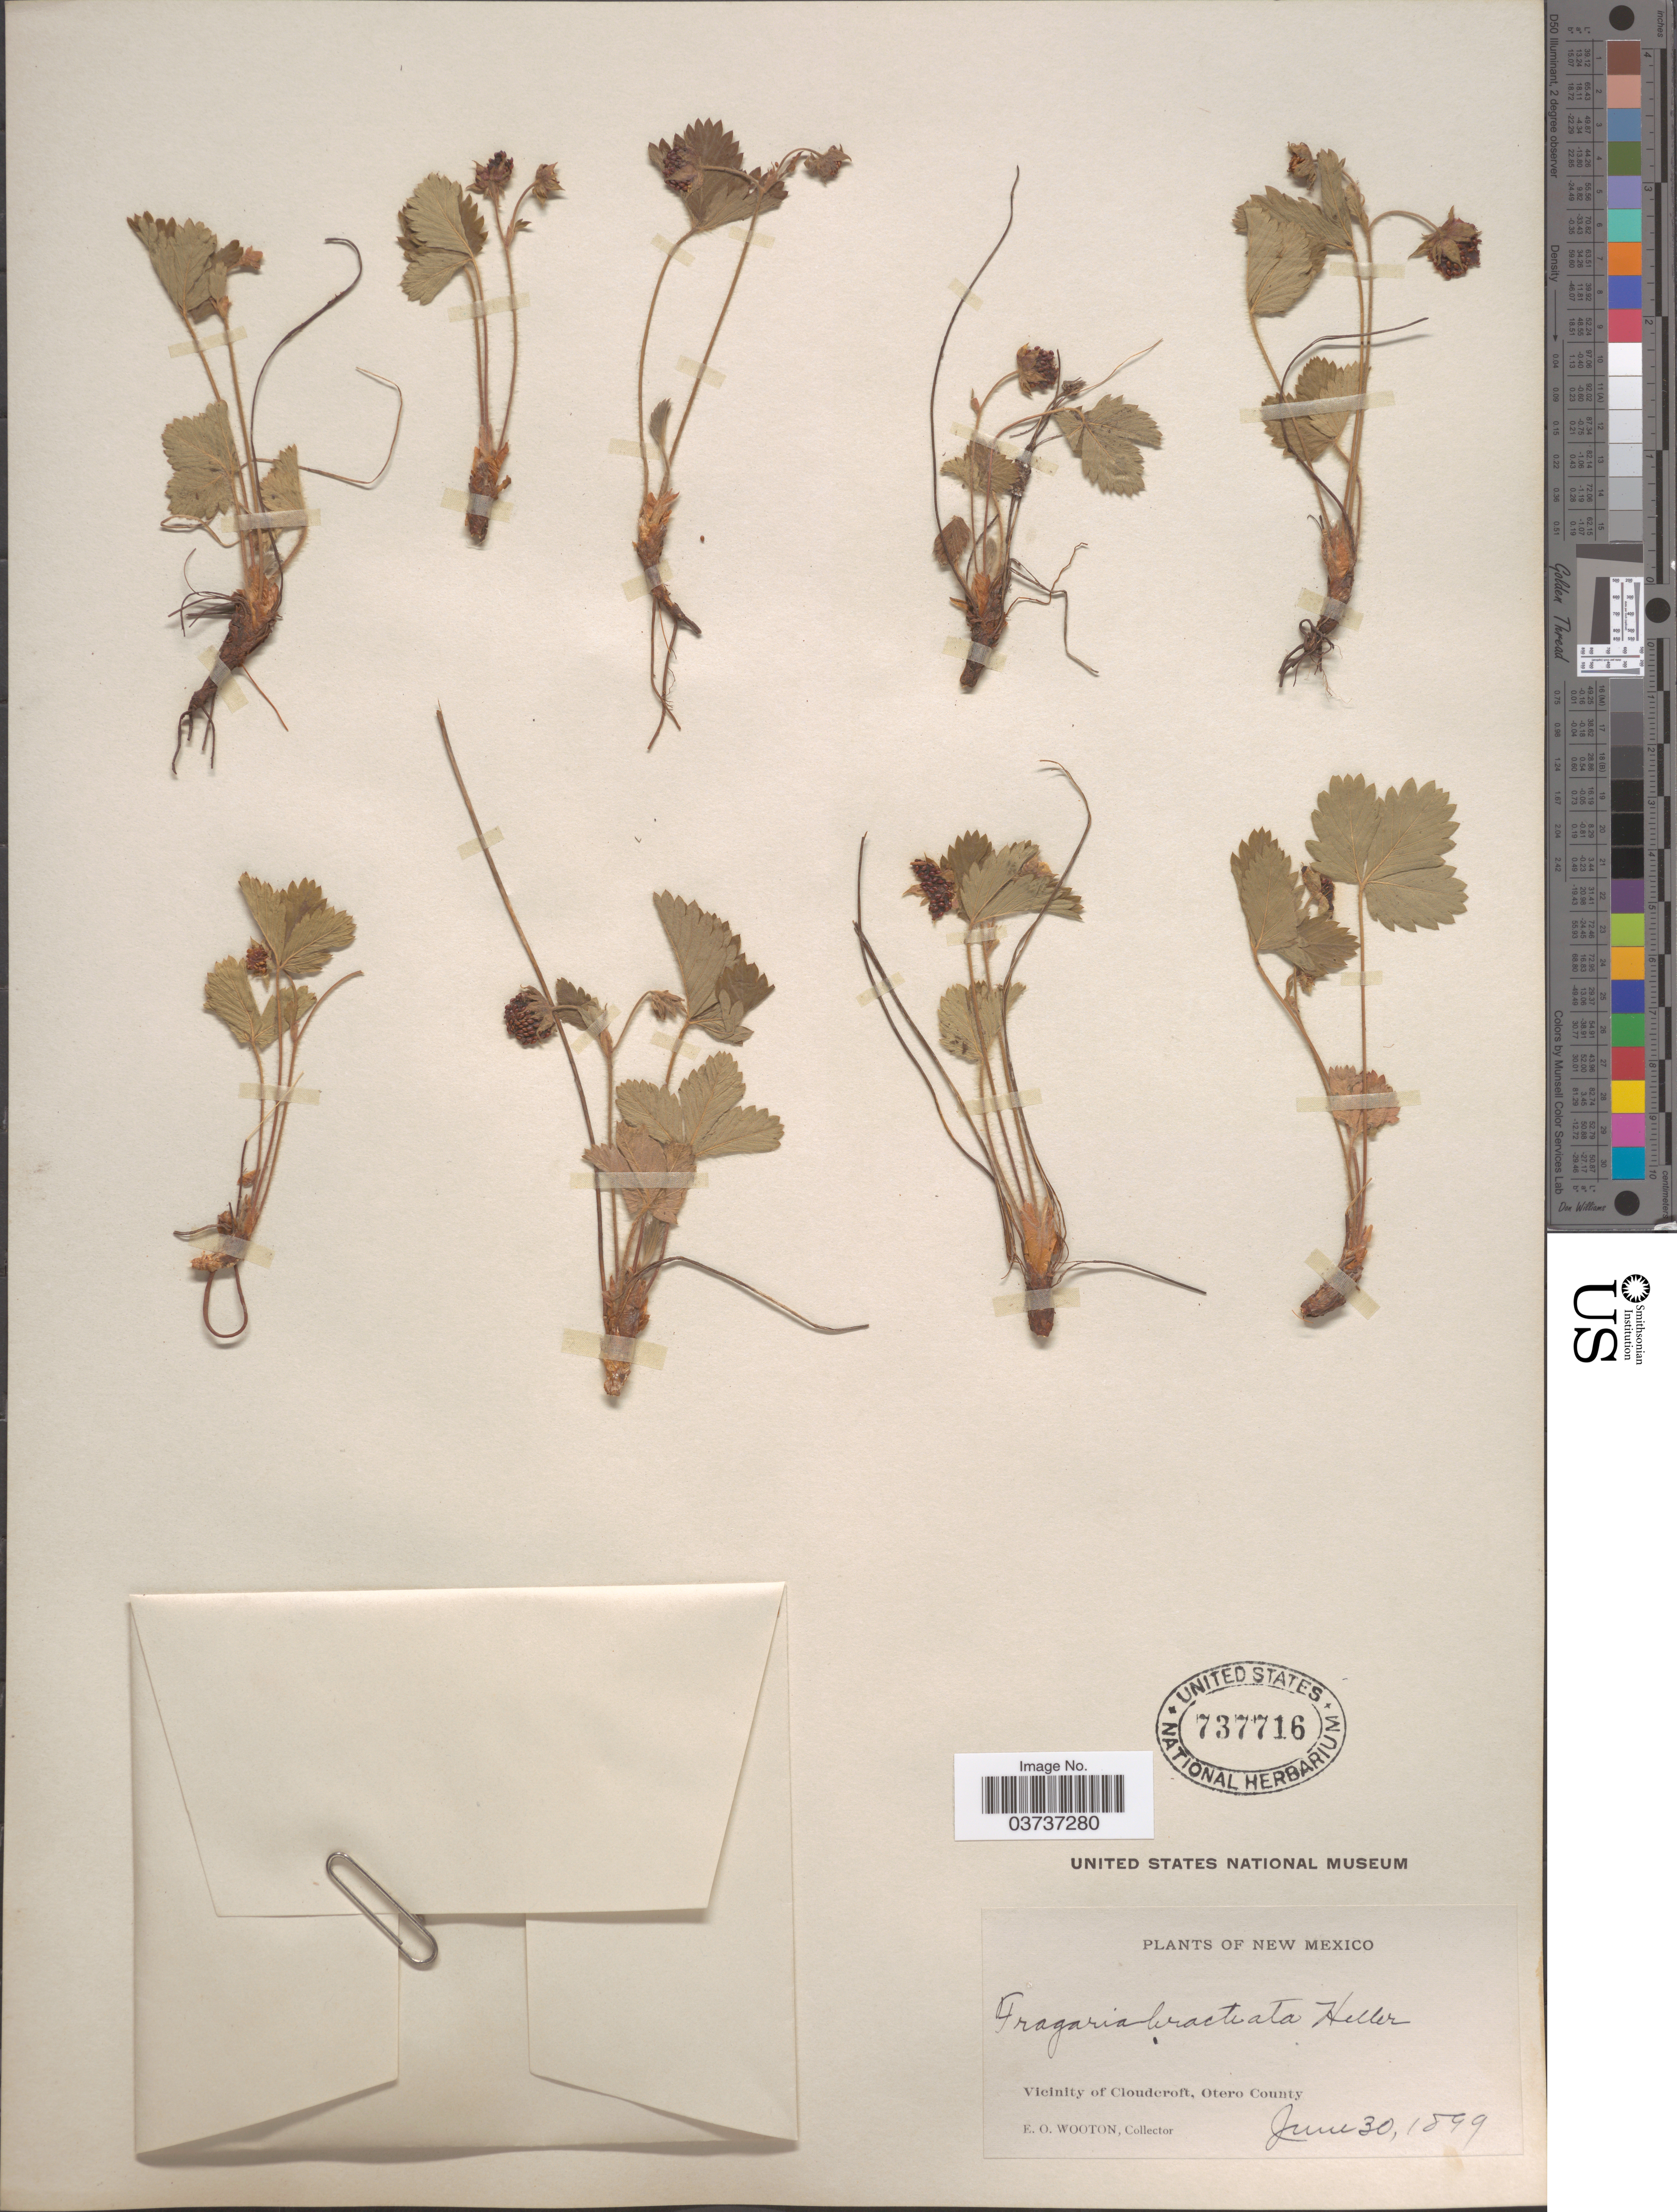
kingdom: Plantae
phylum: Tracheophyta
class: Magnoliopsida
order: Rosales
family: Rosaceae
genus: Fragaria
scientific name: Fragaria vesca var. bracteata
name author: (A. Heller) R.J. Davis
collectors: E. O. Wooton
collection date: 1899-06-30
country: United States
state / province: New Mexico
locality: Vicinity of Cloudcroft, Otero County.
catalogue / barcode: US 737716